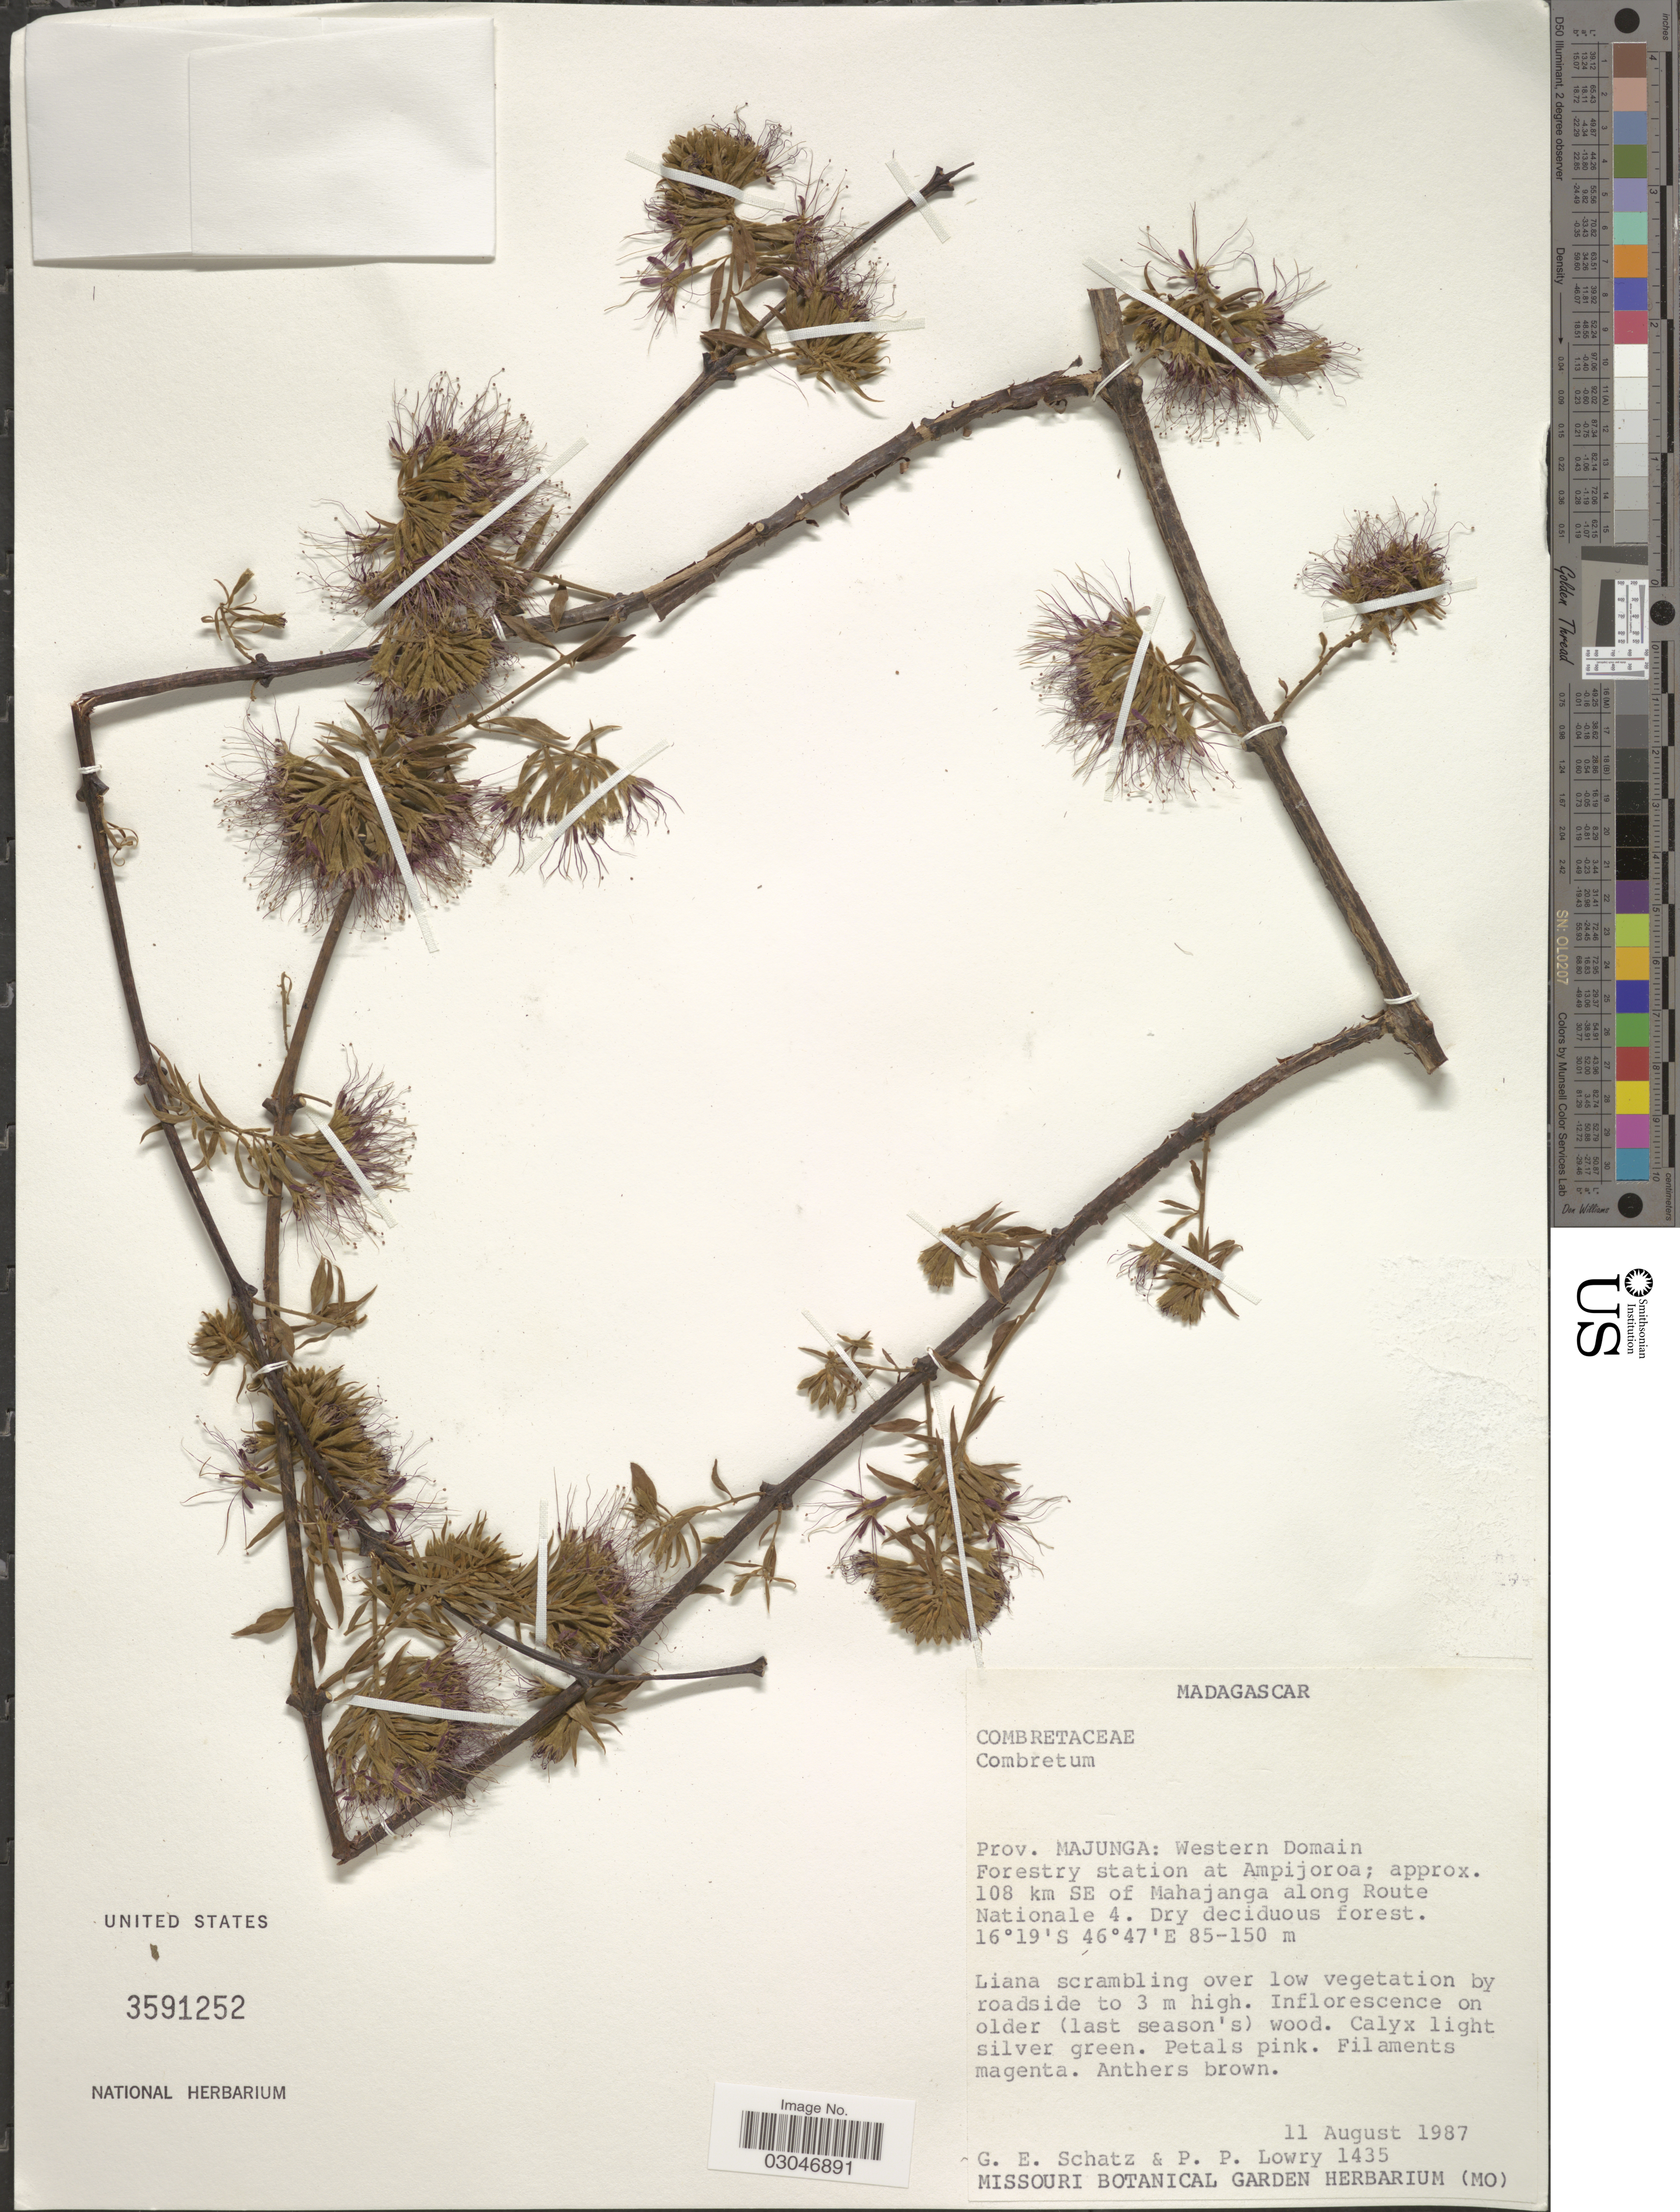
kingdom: Plantae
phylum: Tracheophyta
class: Magnoliopsida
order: Myrtales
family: Combretaceae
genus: Combretum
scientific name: Combretum sp.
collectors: G. Schatz & P. Lowry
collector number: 1435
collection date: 1987-08-11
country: Madagascar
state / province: Boeny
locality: Prov. Majunga: Western Domain Forestry station at Ampijoroa; approx 108 km SE of Mahajanga along Route Nationale 4.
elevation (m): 85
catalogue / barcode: US 3591252